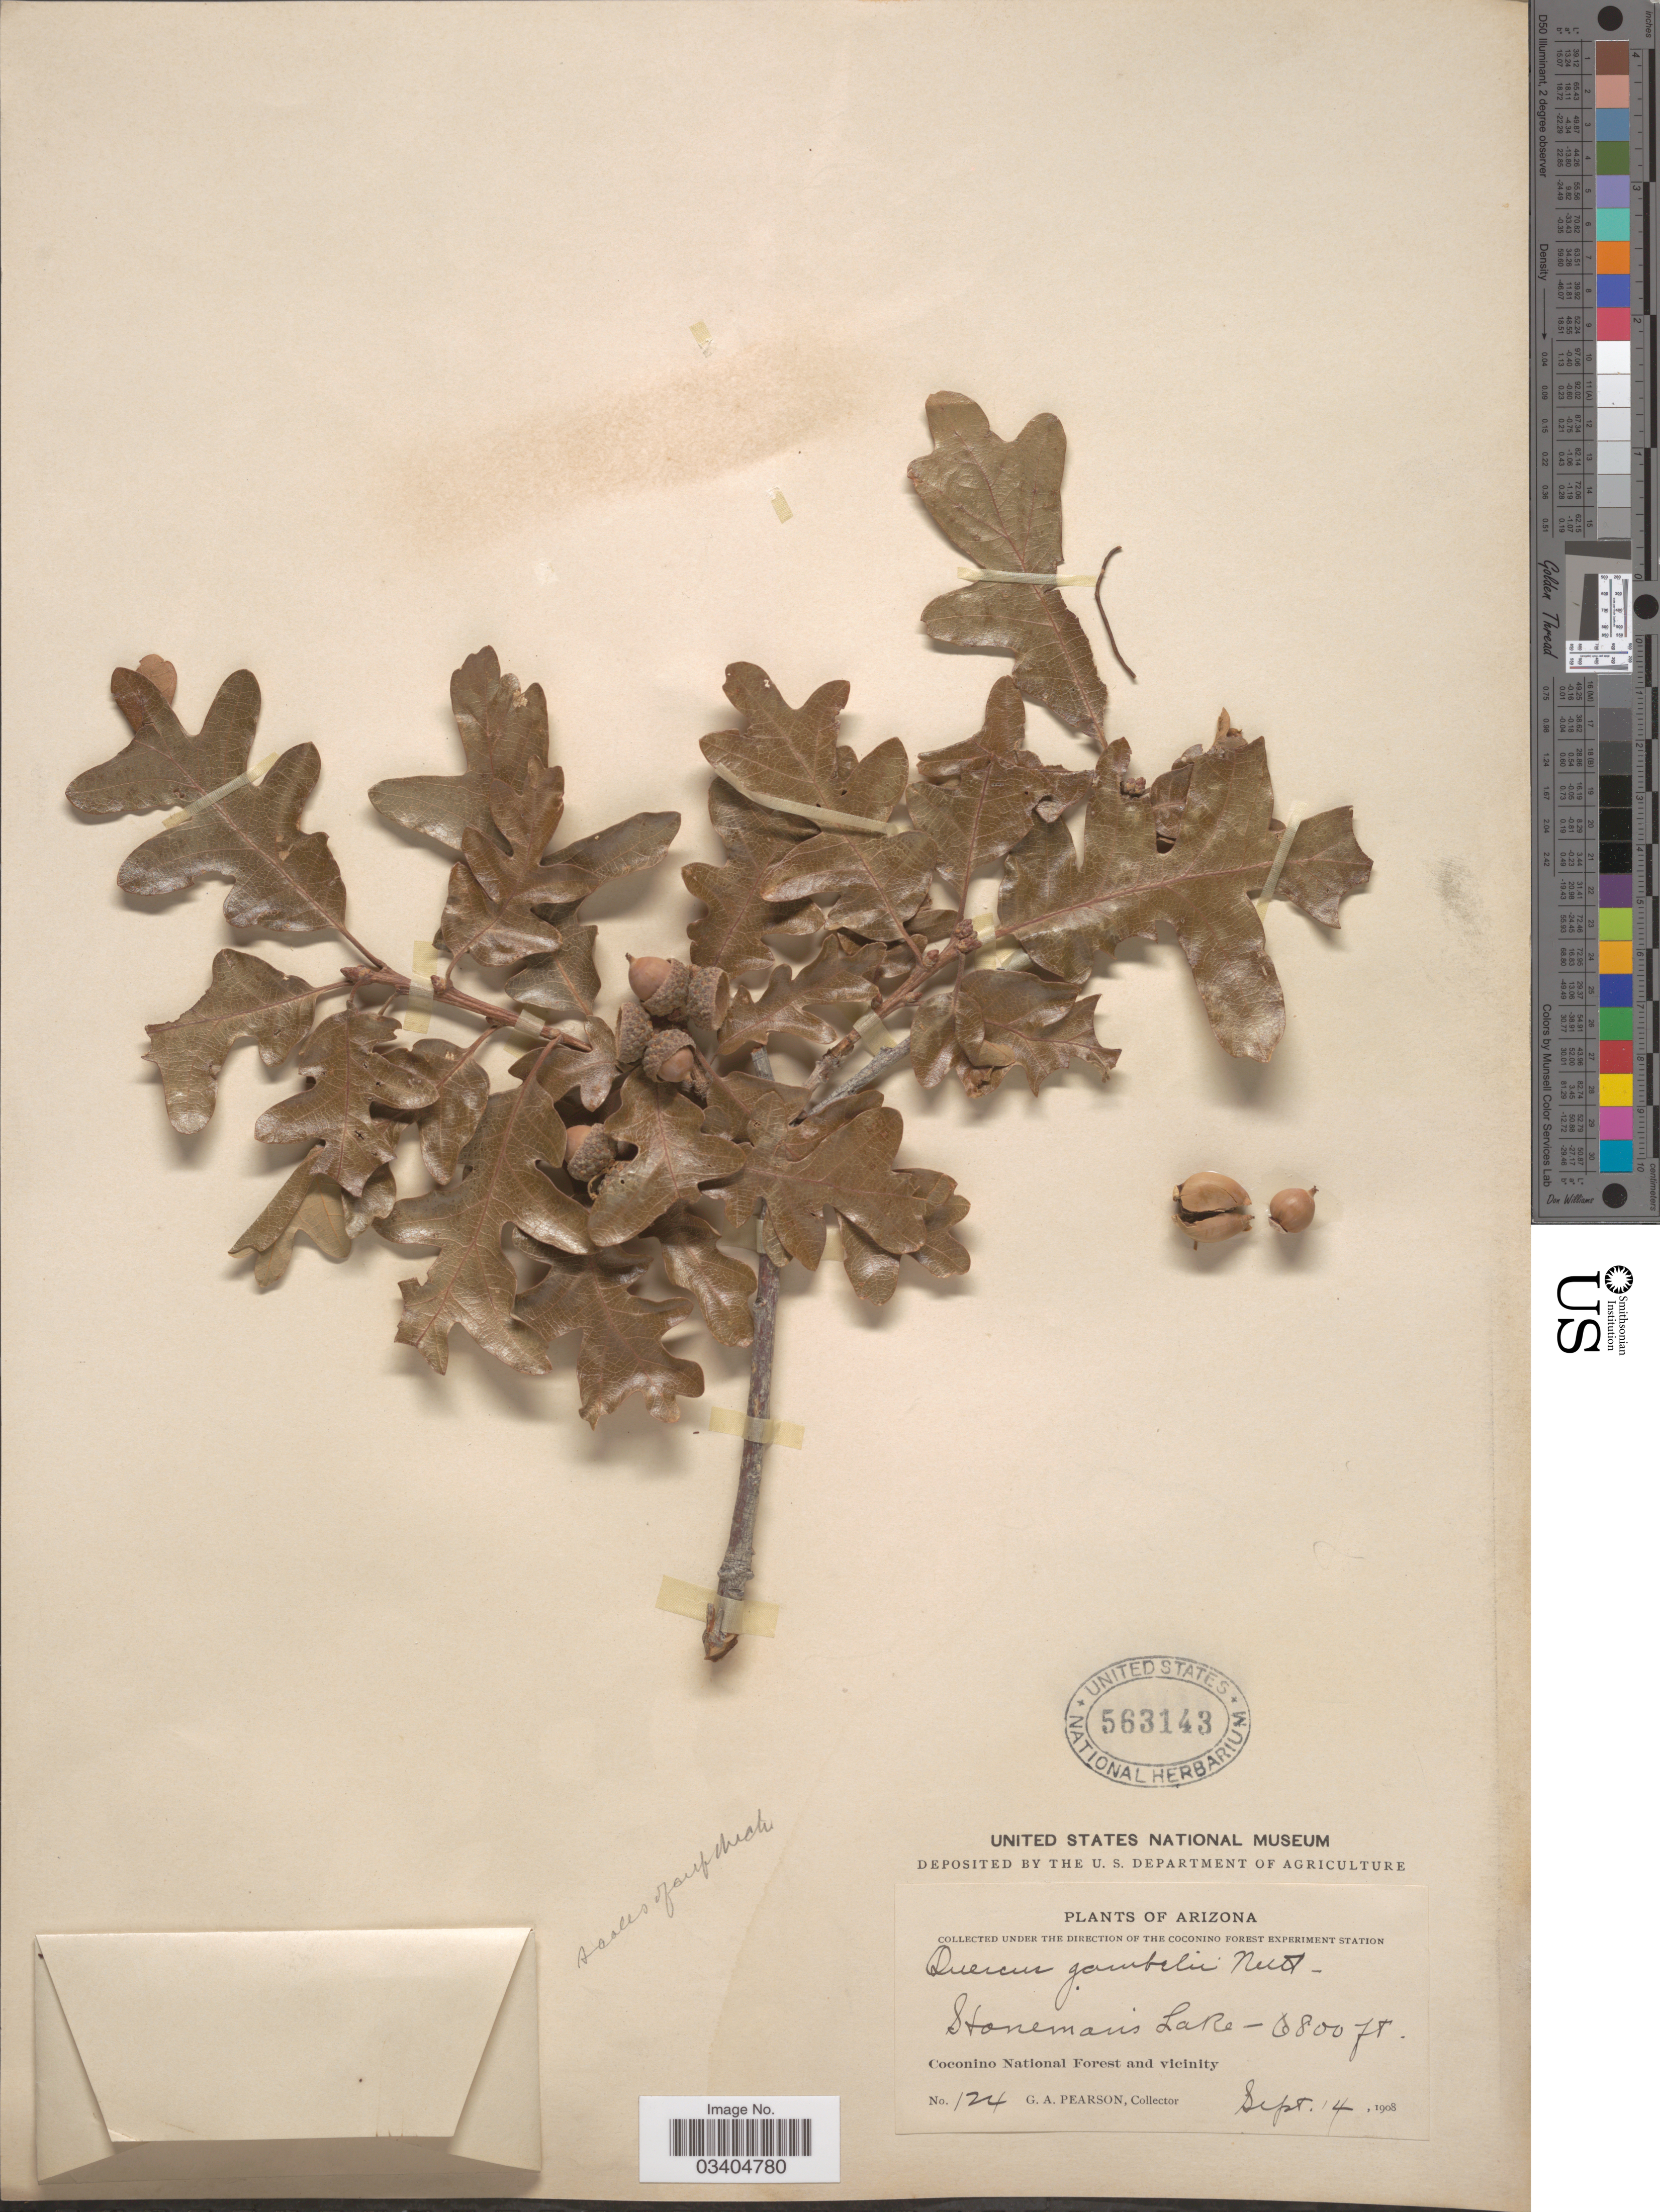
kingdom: Plantae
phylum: Tracheophyta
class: Magnoliopsida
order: Fagales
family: Fagaceae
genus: Quercus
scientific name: Quercus gambelii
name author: Nutt.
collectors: G. Pearson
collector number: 124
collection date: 1908-09-14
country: United States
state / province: Arizona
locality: Stoneman's Lake. Coconino National Forest and vicinity.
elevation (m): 2073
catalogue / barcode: US 563143